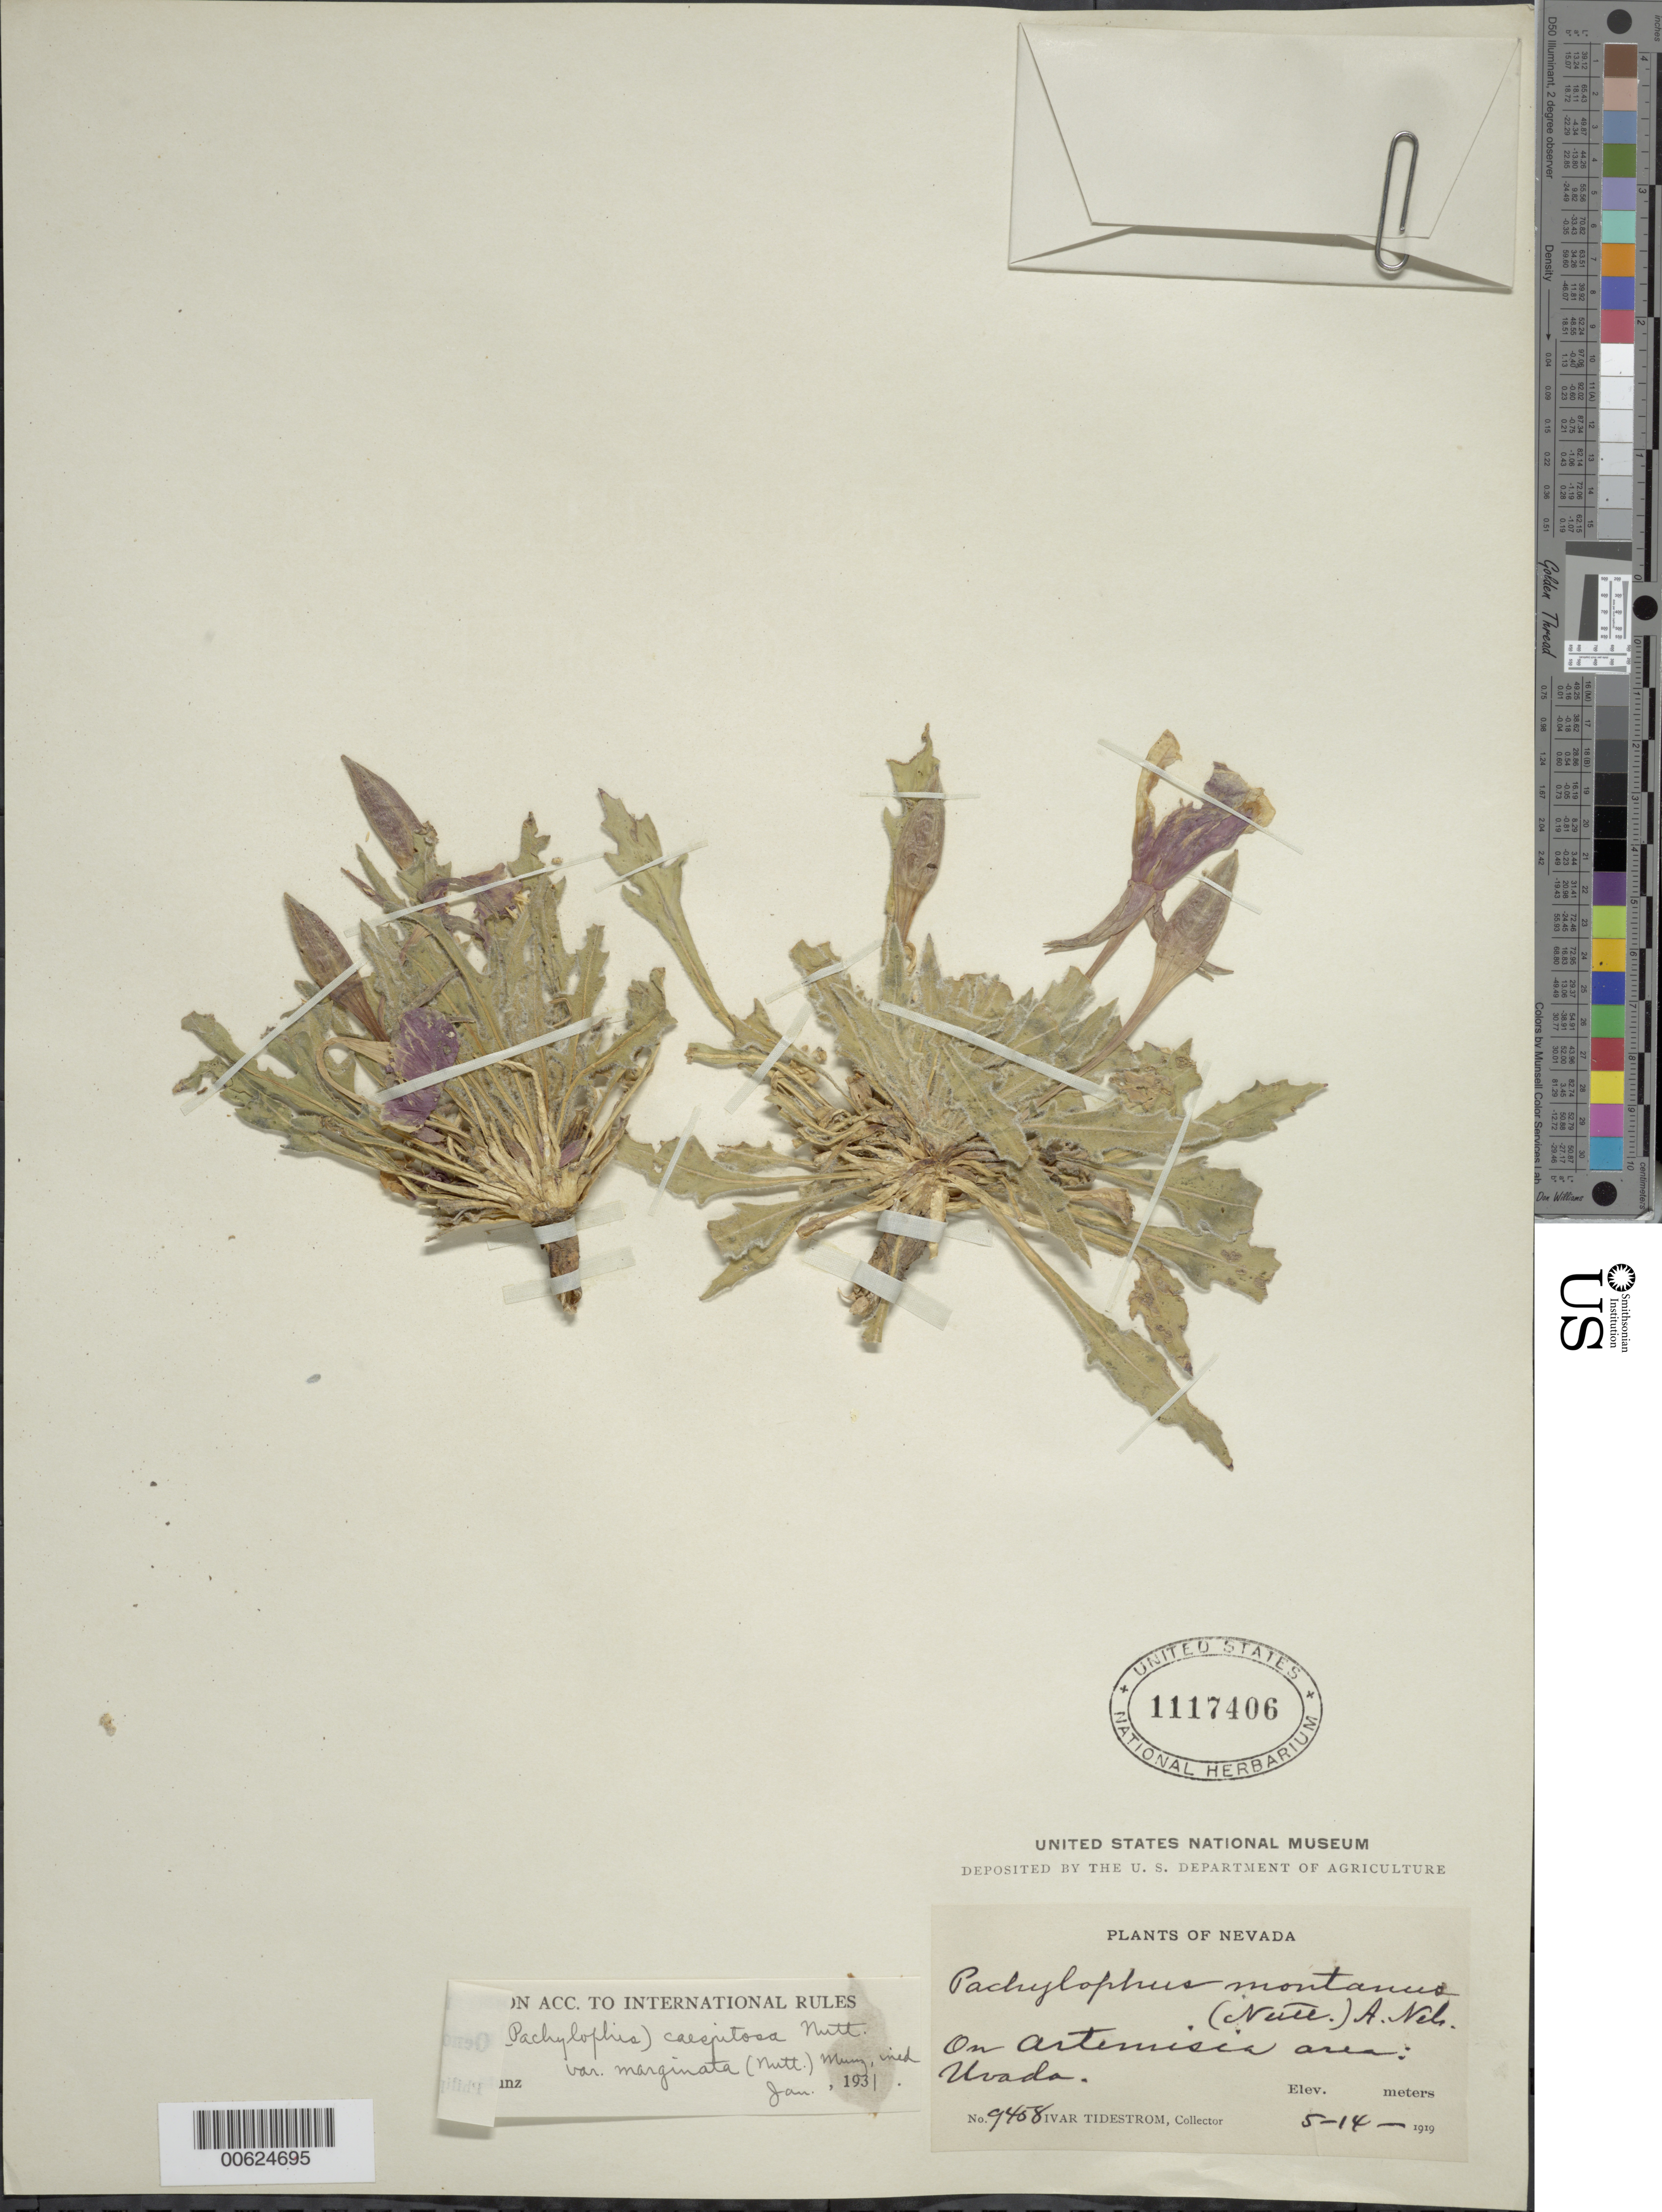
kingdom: Plantae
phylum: Tracheophyta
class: Magnoliopsida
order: Myrtales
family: Onagraceae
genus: Oenothera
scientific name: Oenothera cespitosa subsp. marginata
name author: (Nutt. ex Hook. & Arn.) Munz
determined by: Munz, Philip A.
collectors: I. F. Tidestrom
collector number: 9458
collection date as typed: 14 May 1919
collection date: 1919-05-14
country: United States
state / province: Nevada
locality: Uvada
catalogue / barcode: US 1117406